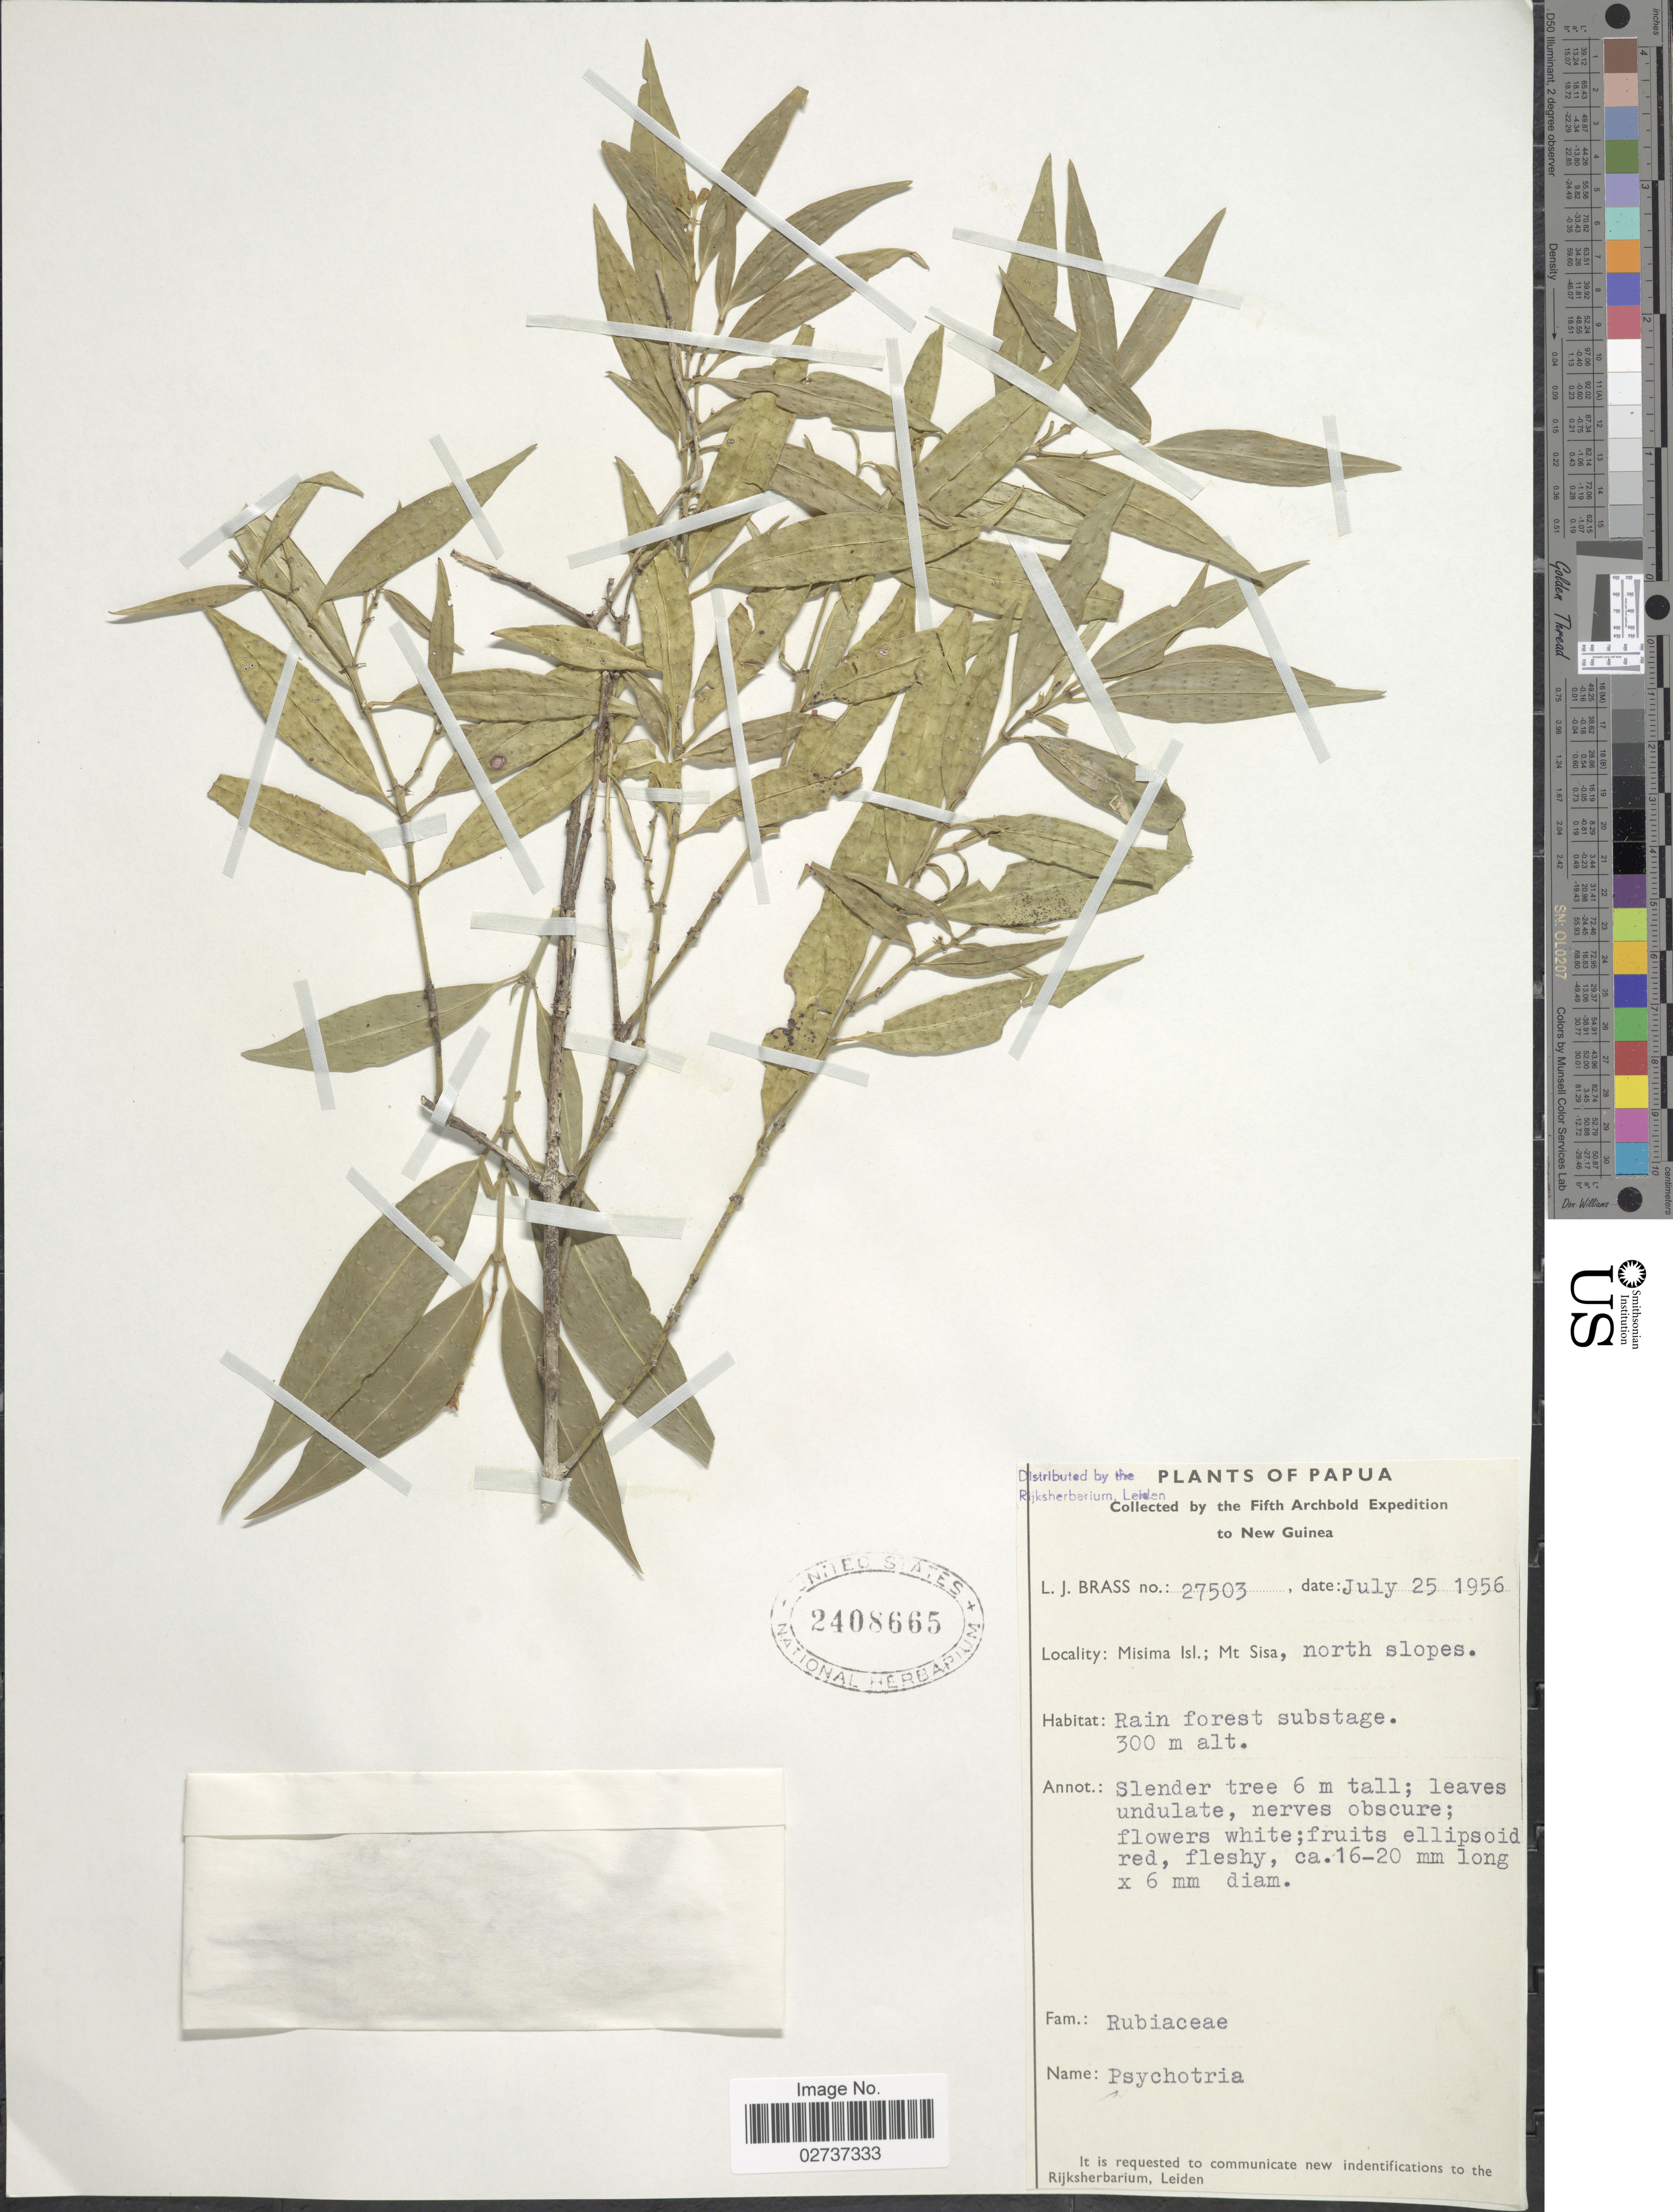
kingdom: Plantae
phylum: Tracheophyta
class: Magnoliopsida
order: Gentianales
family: Rubiaceae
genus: Psychotria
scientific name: Psychotria sp.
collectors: L. J. Brass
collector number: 27503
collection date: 1956-07-25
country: Papua New Guinea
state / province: Milne Bay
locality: Papua. Misima Isl., Mt Sisa, north slopes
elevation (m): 300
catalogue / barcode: US 2408665